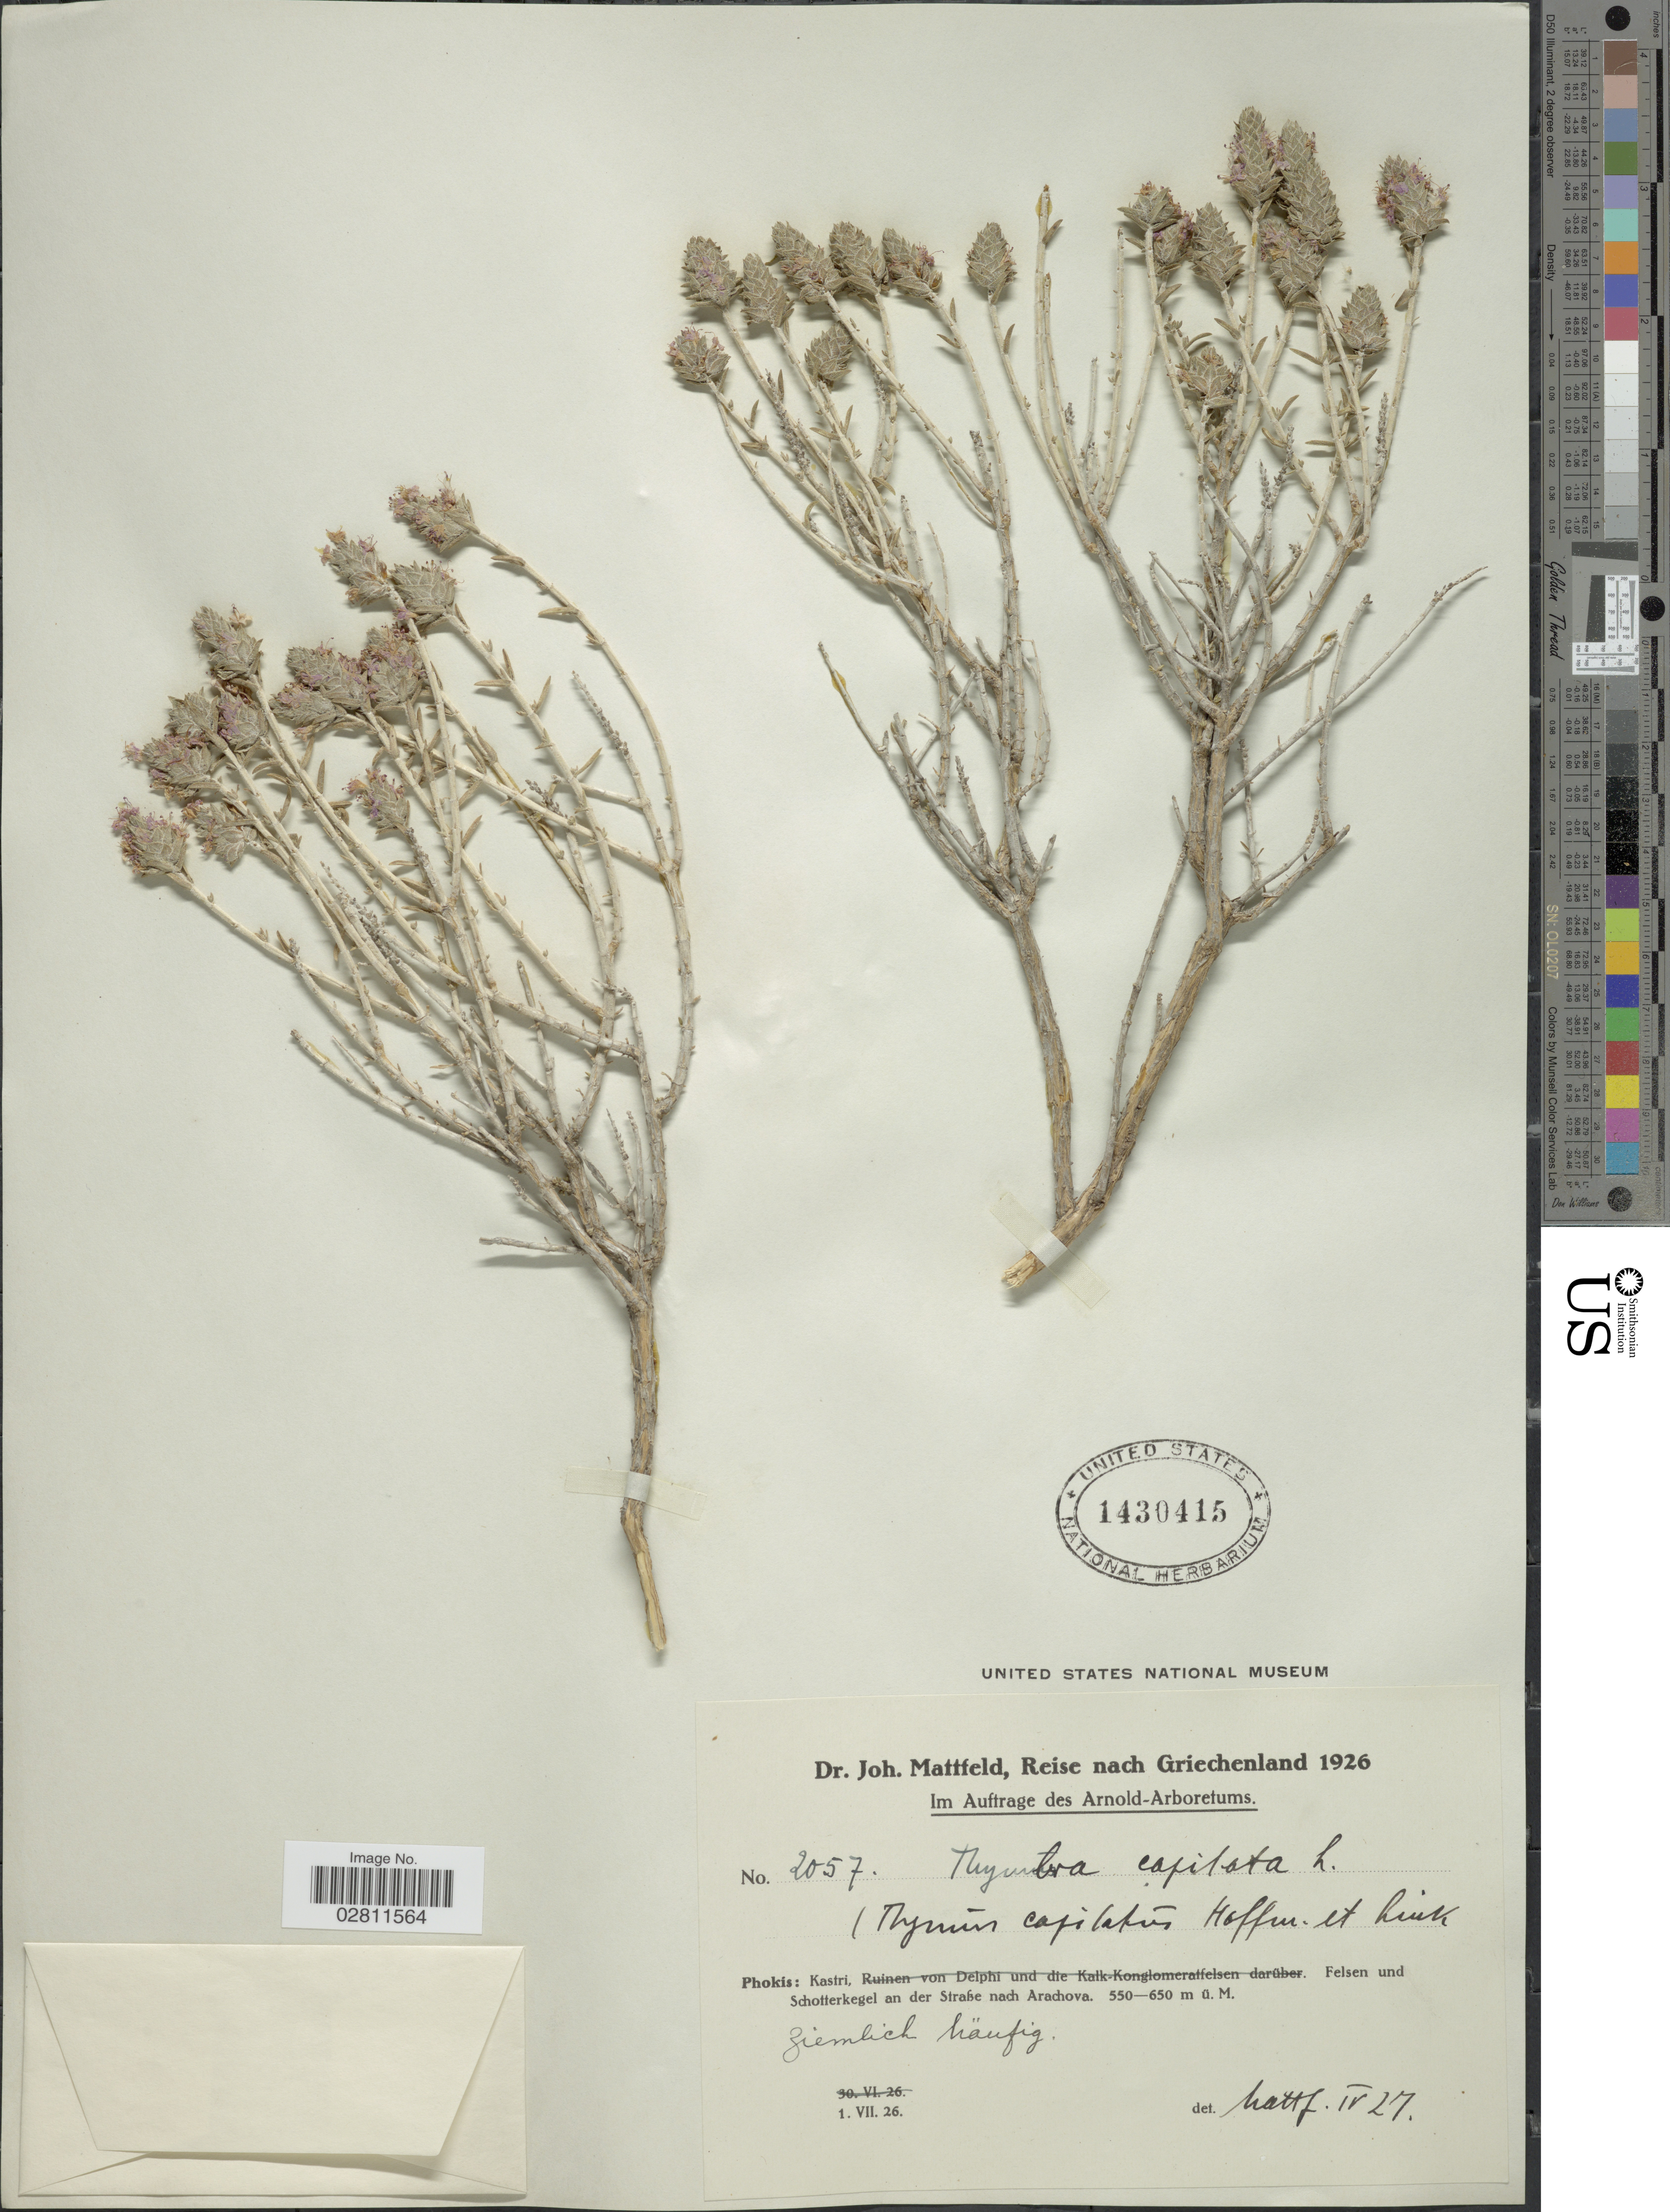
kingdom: Plantae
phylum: Tracheophyta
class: Magnoliopsida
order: Lamiales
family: Lamiaceae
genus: Thymbra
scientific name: Thymbra capitata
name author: (L.) Cav.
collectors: J. Mattfeld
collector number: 2057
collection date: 1926-07-01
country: Greece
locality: Phokis: Kastri. Felsen und Schotterkegel an der Straße nach Arachova.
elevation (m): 550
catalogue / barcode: US 1430415